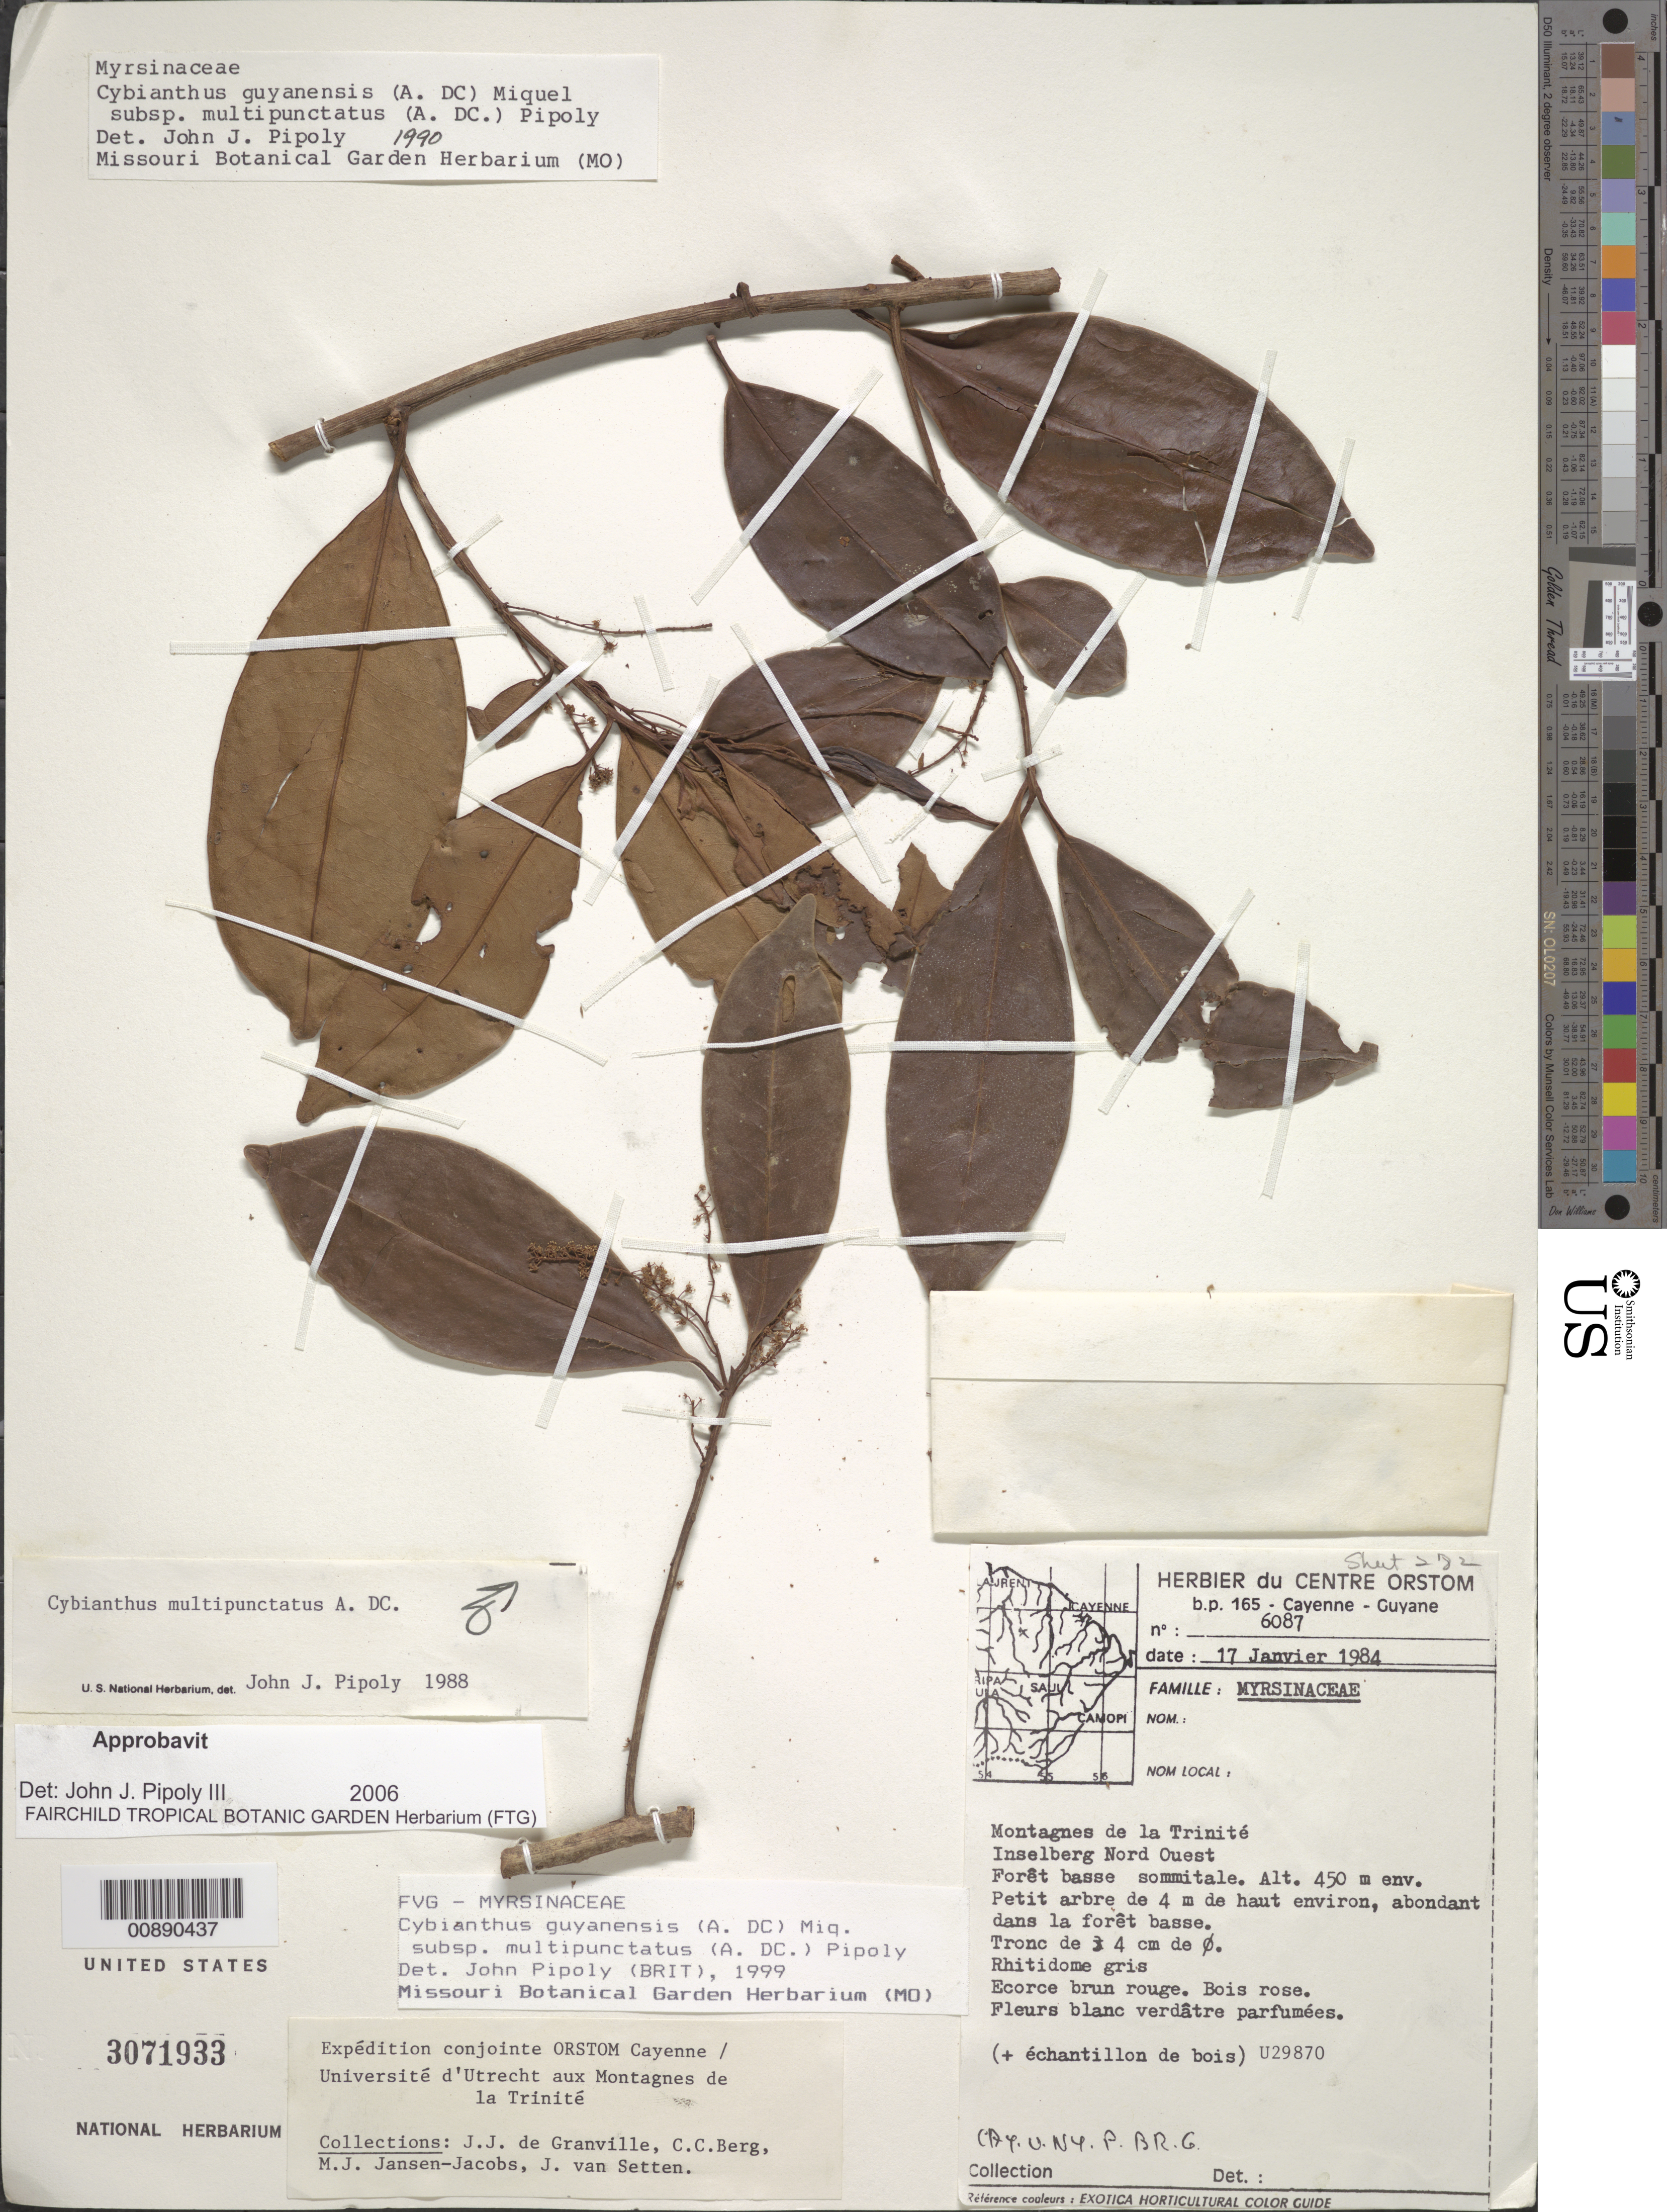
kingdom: Plantae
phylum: Tracheophyta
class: Magnoliopsida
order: Ericales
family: Primulaceae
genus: Cybianthus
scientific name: Cybianthus guyanensis subsp. multipunctatus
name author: (A. DC.) Pipoly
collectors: J.-J. de Granville, C. C. Berg, M. J. Jansen-Jacobs & A. K. Setten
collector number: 6087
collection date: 1984-01-17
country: Guyana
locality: Montagnes de la Trinité, Inselberg Nord Ouest.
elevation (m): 450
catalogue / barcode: US 3071933